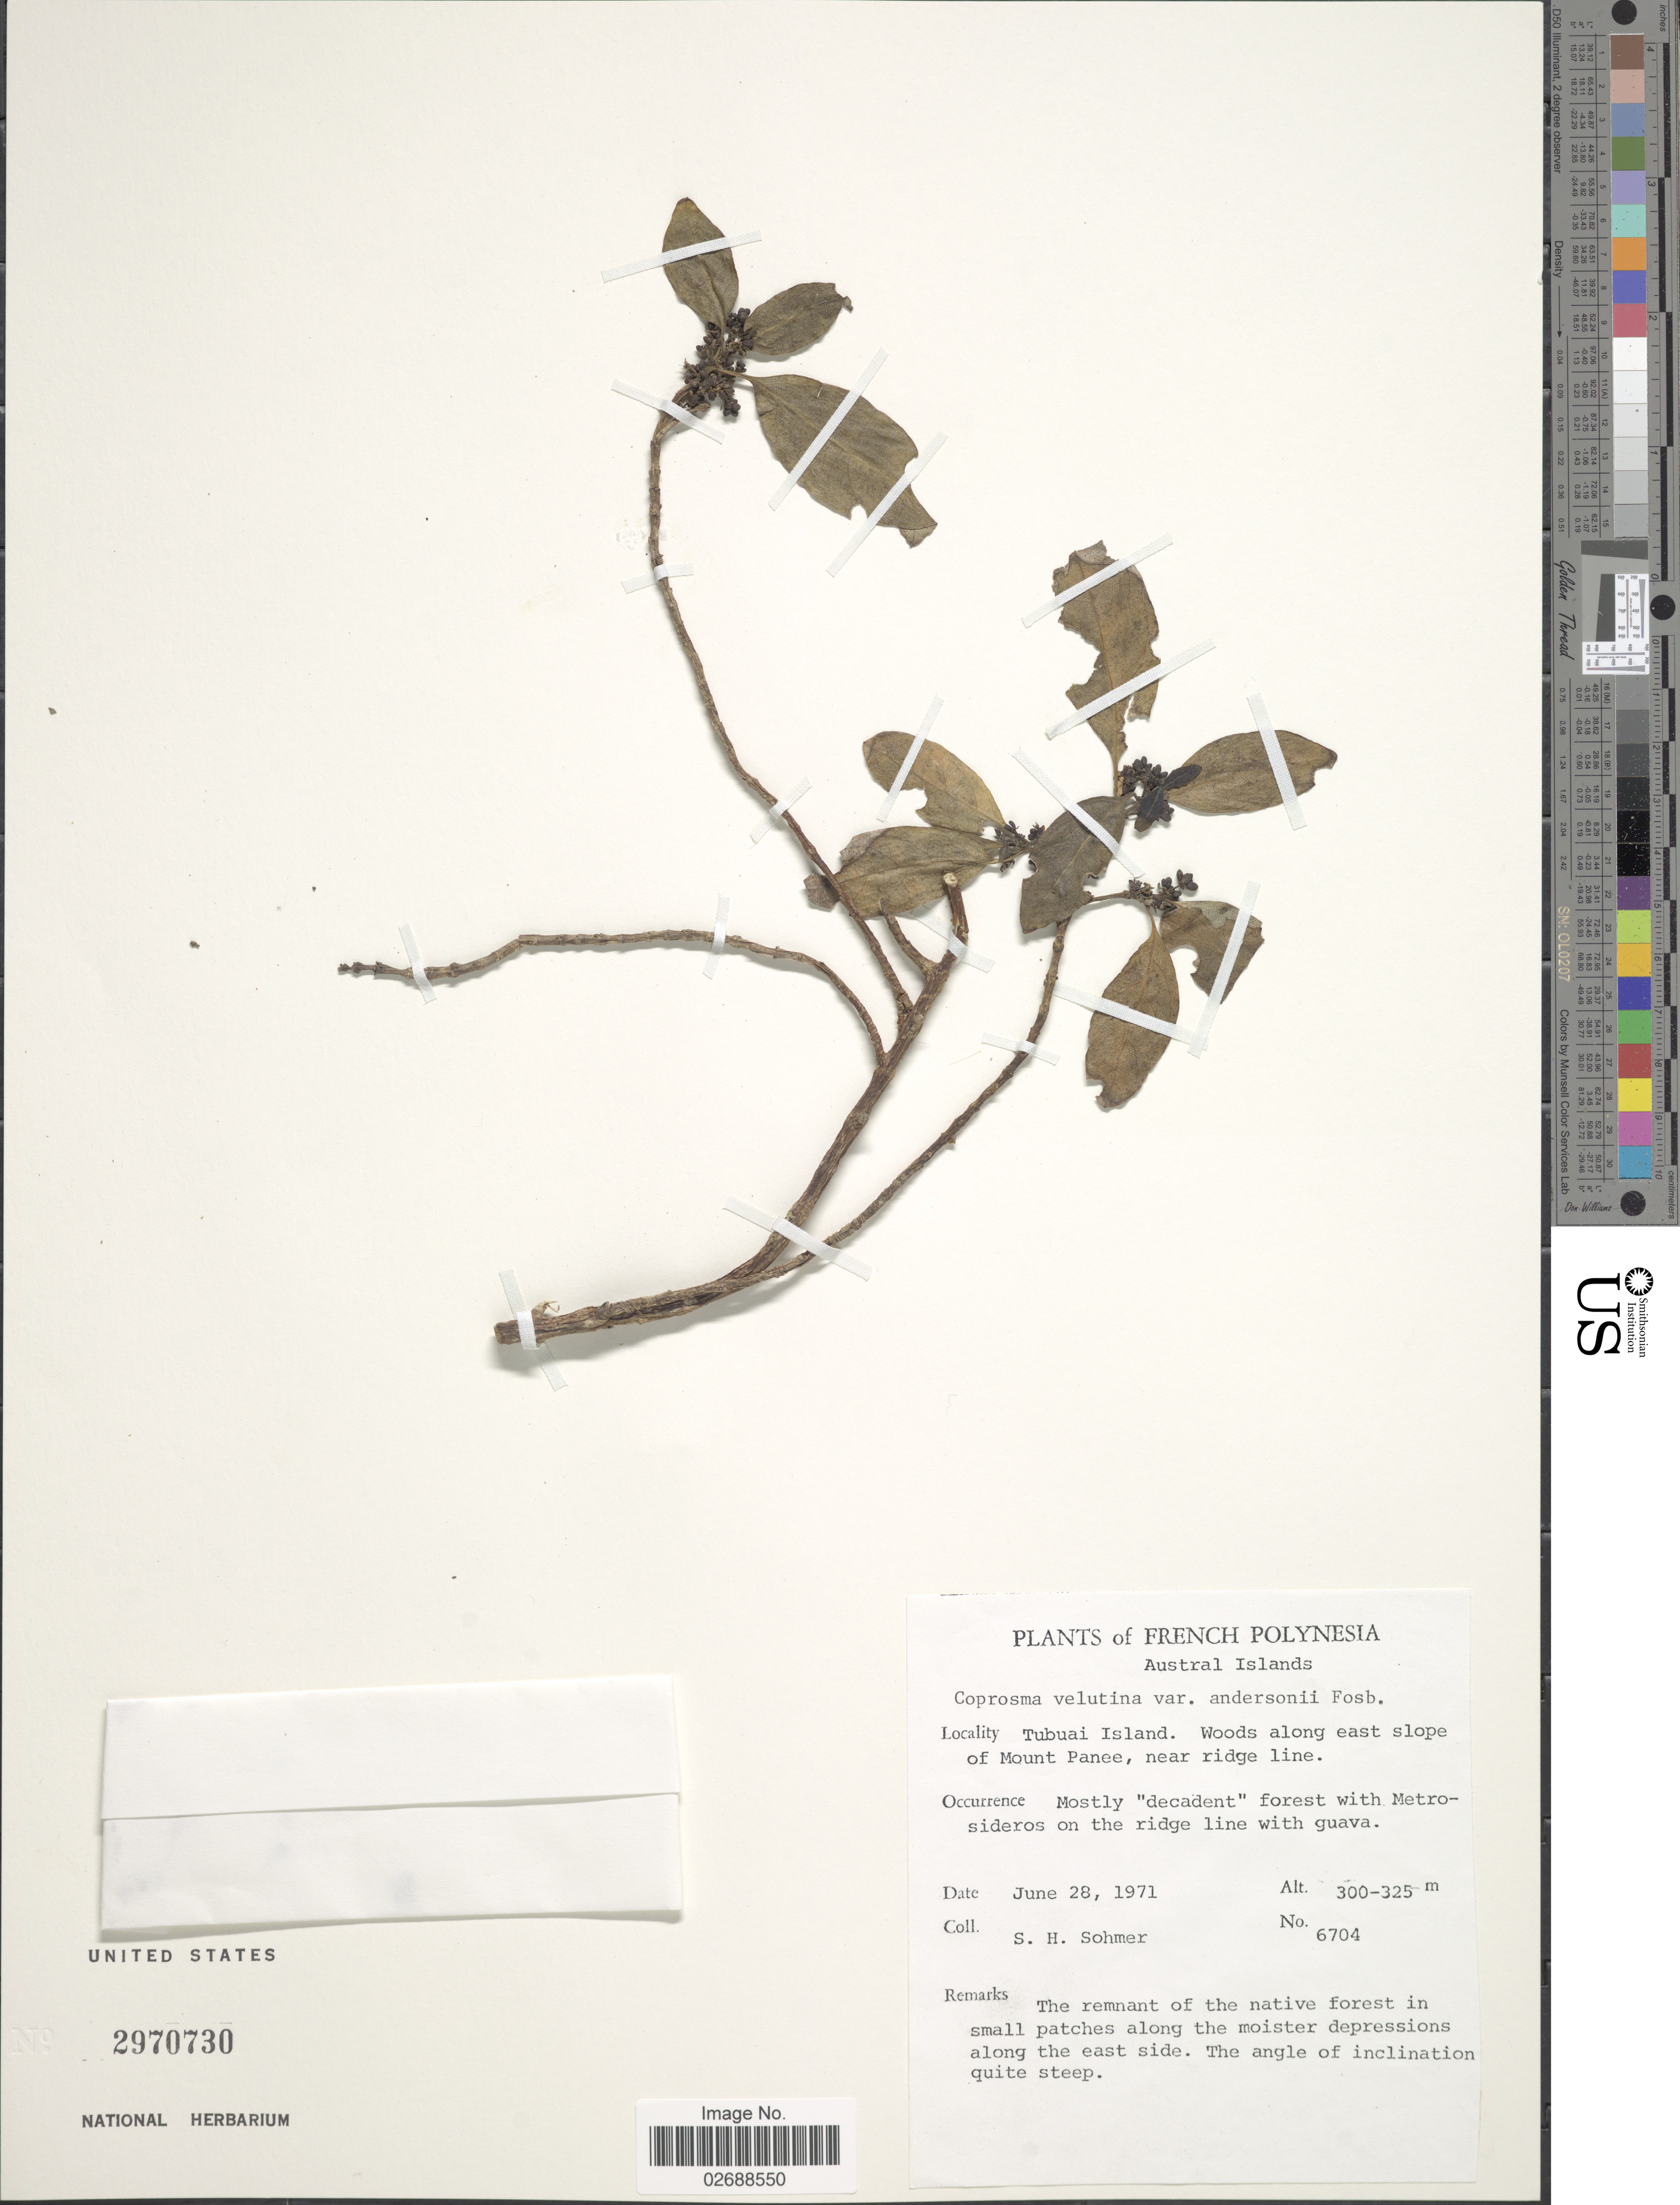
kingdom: Plantae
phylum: Tracheophyta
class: Magnoliopsida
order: Gentianales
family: Rubiaceae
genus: Coprosma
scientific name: Coprosma velutina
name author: Fosberg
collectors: S. H. Sohmer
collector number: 6704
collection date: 1971-06-28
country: French Polynesia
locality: Austral Islands, Tubuai Island, woods along east slope of Mount Panee, near ridge line.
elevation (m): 300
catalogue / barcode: US 2970730